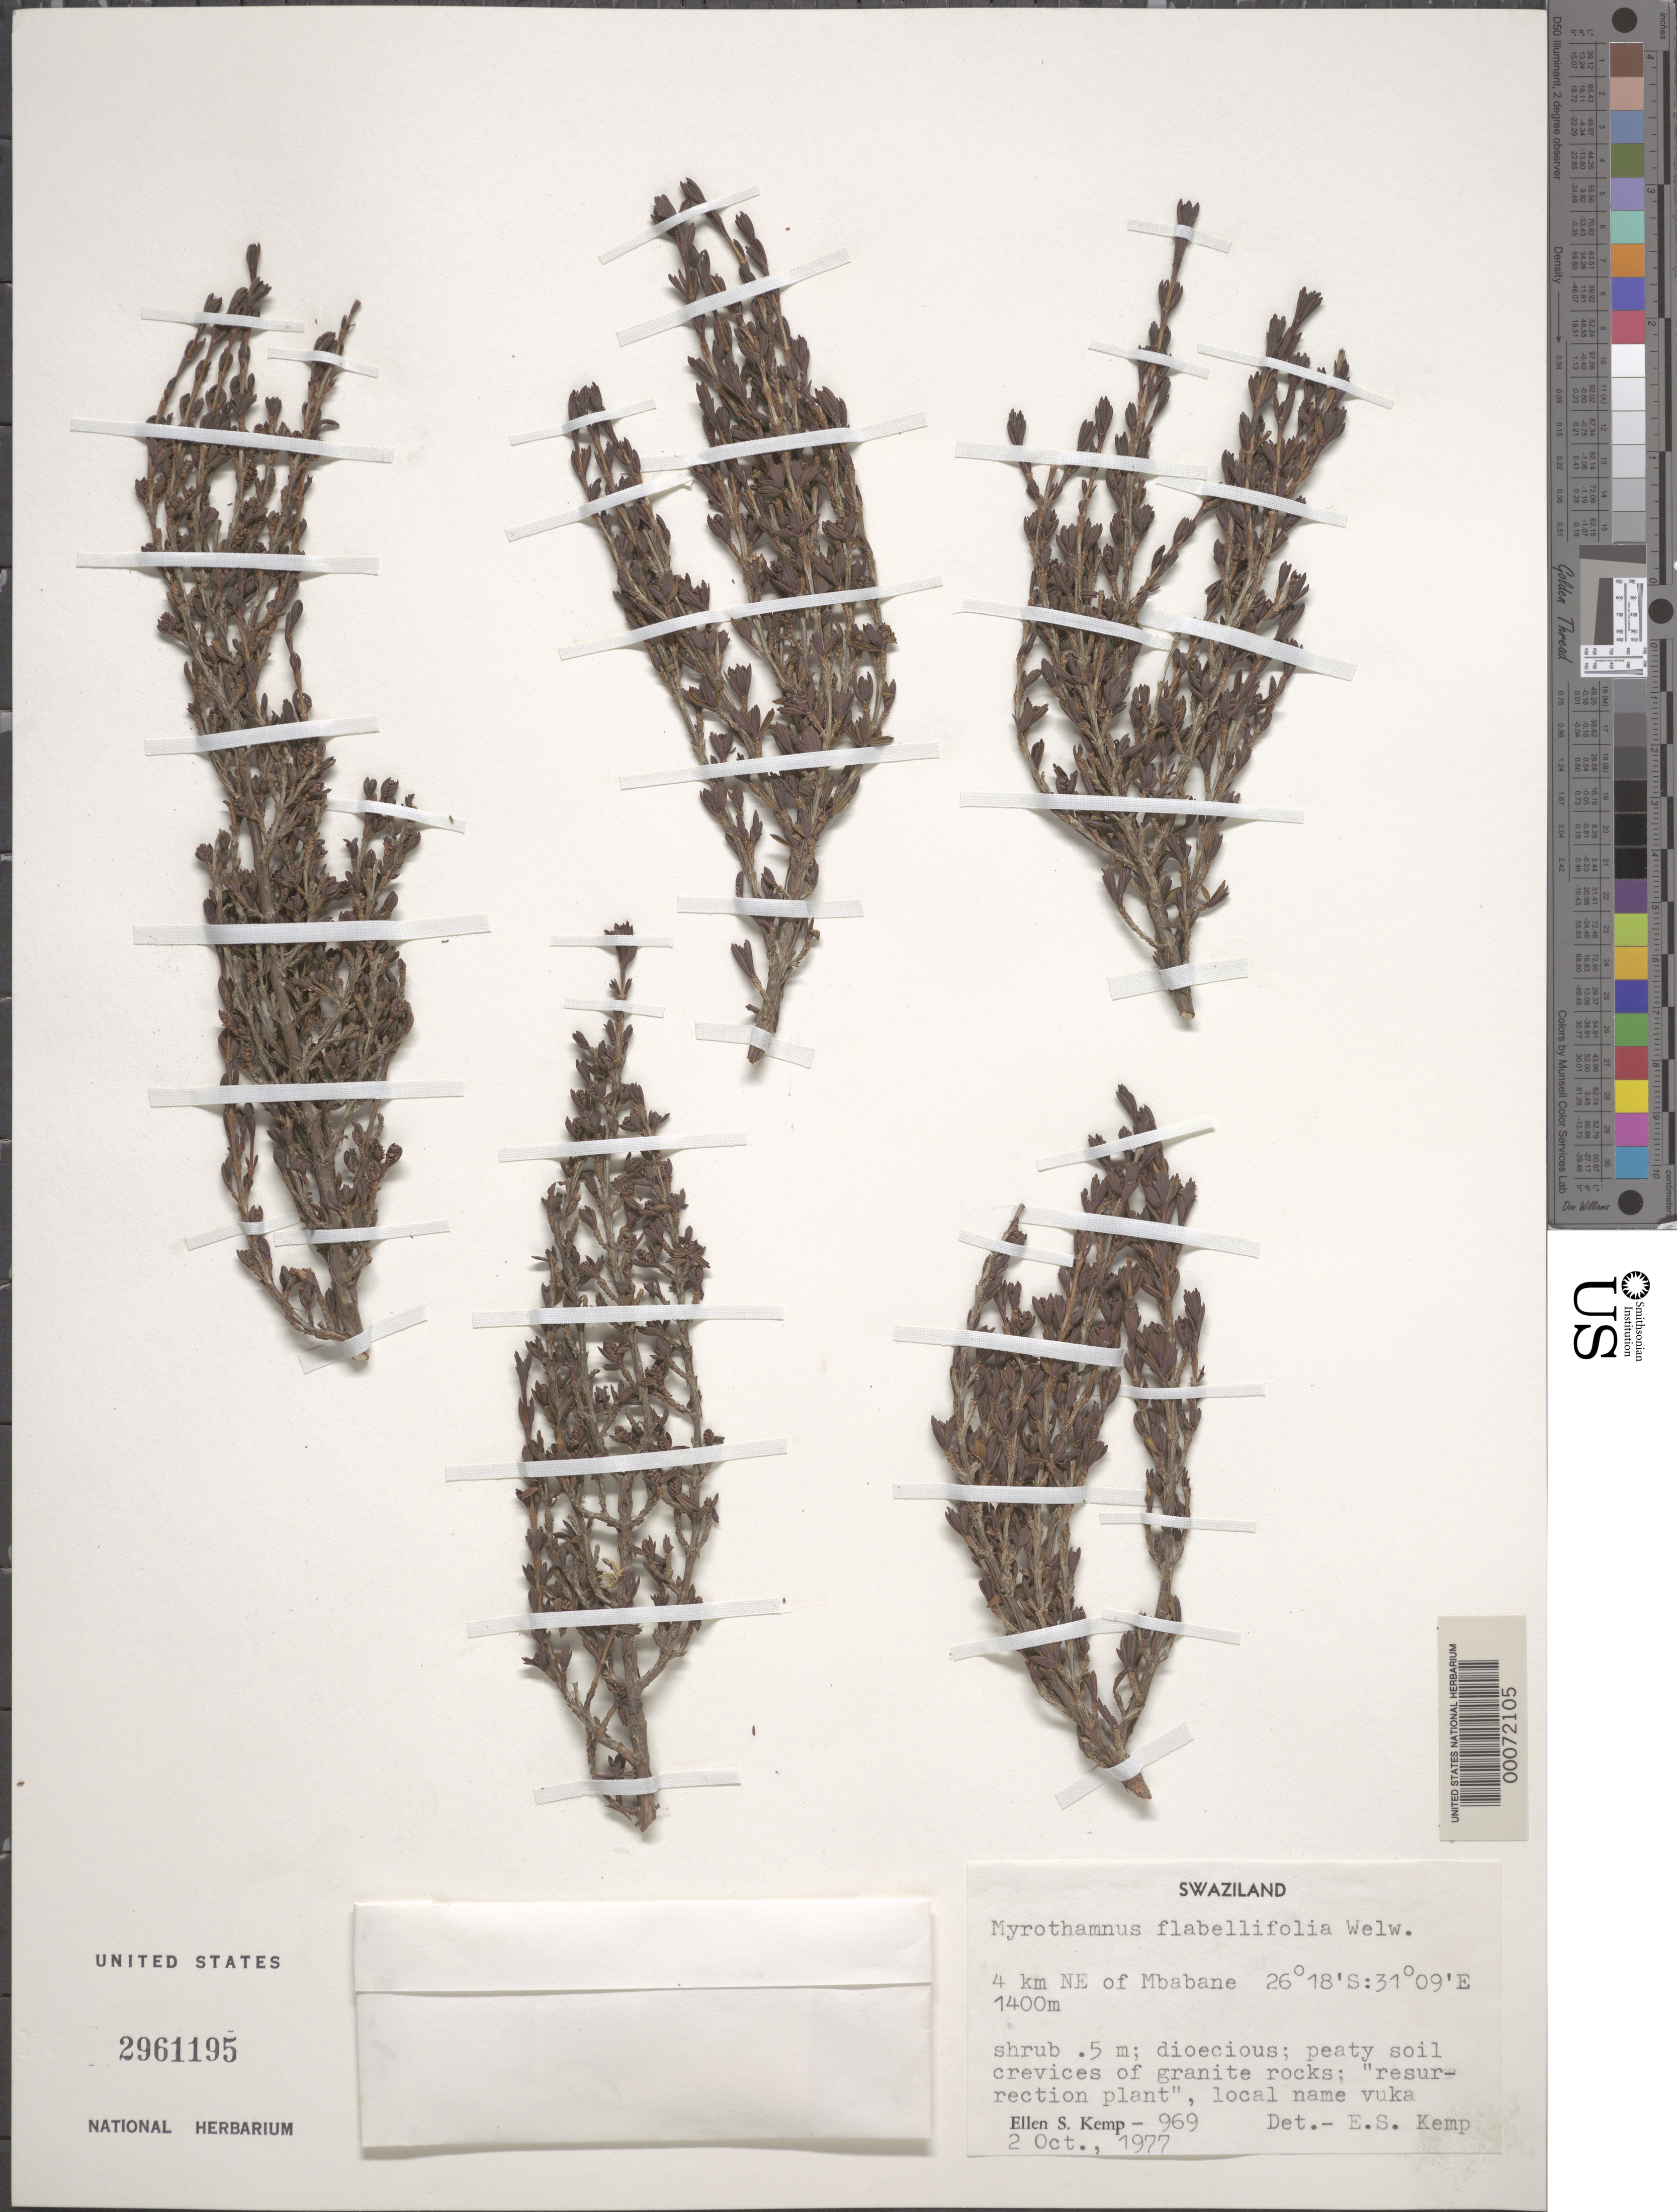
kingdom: Plantae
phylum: Tracheophyta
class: Magnoliopsida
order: Gunnerales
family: Myrothamnaceae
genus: Myrothamnus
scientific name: Myrothamnus flabellifolius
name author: Welw.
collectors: E. S. Kemp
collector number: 969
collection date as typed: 02 Oct 1977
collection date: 1977-10-02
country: Eswatini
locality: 4 km ne of mbabane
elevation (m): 1400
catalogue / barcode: US 2961195